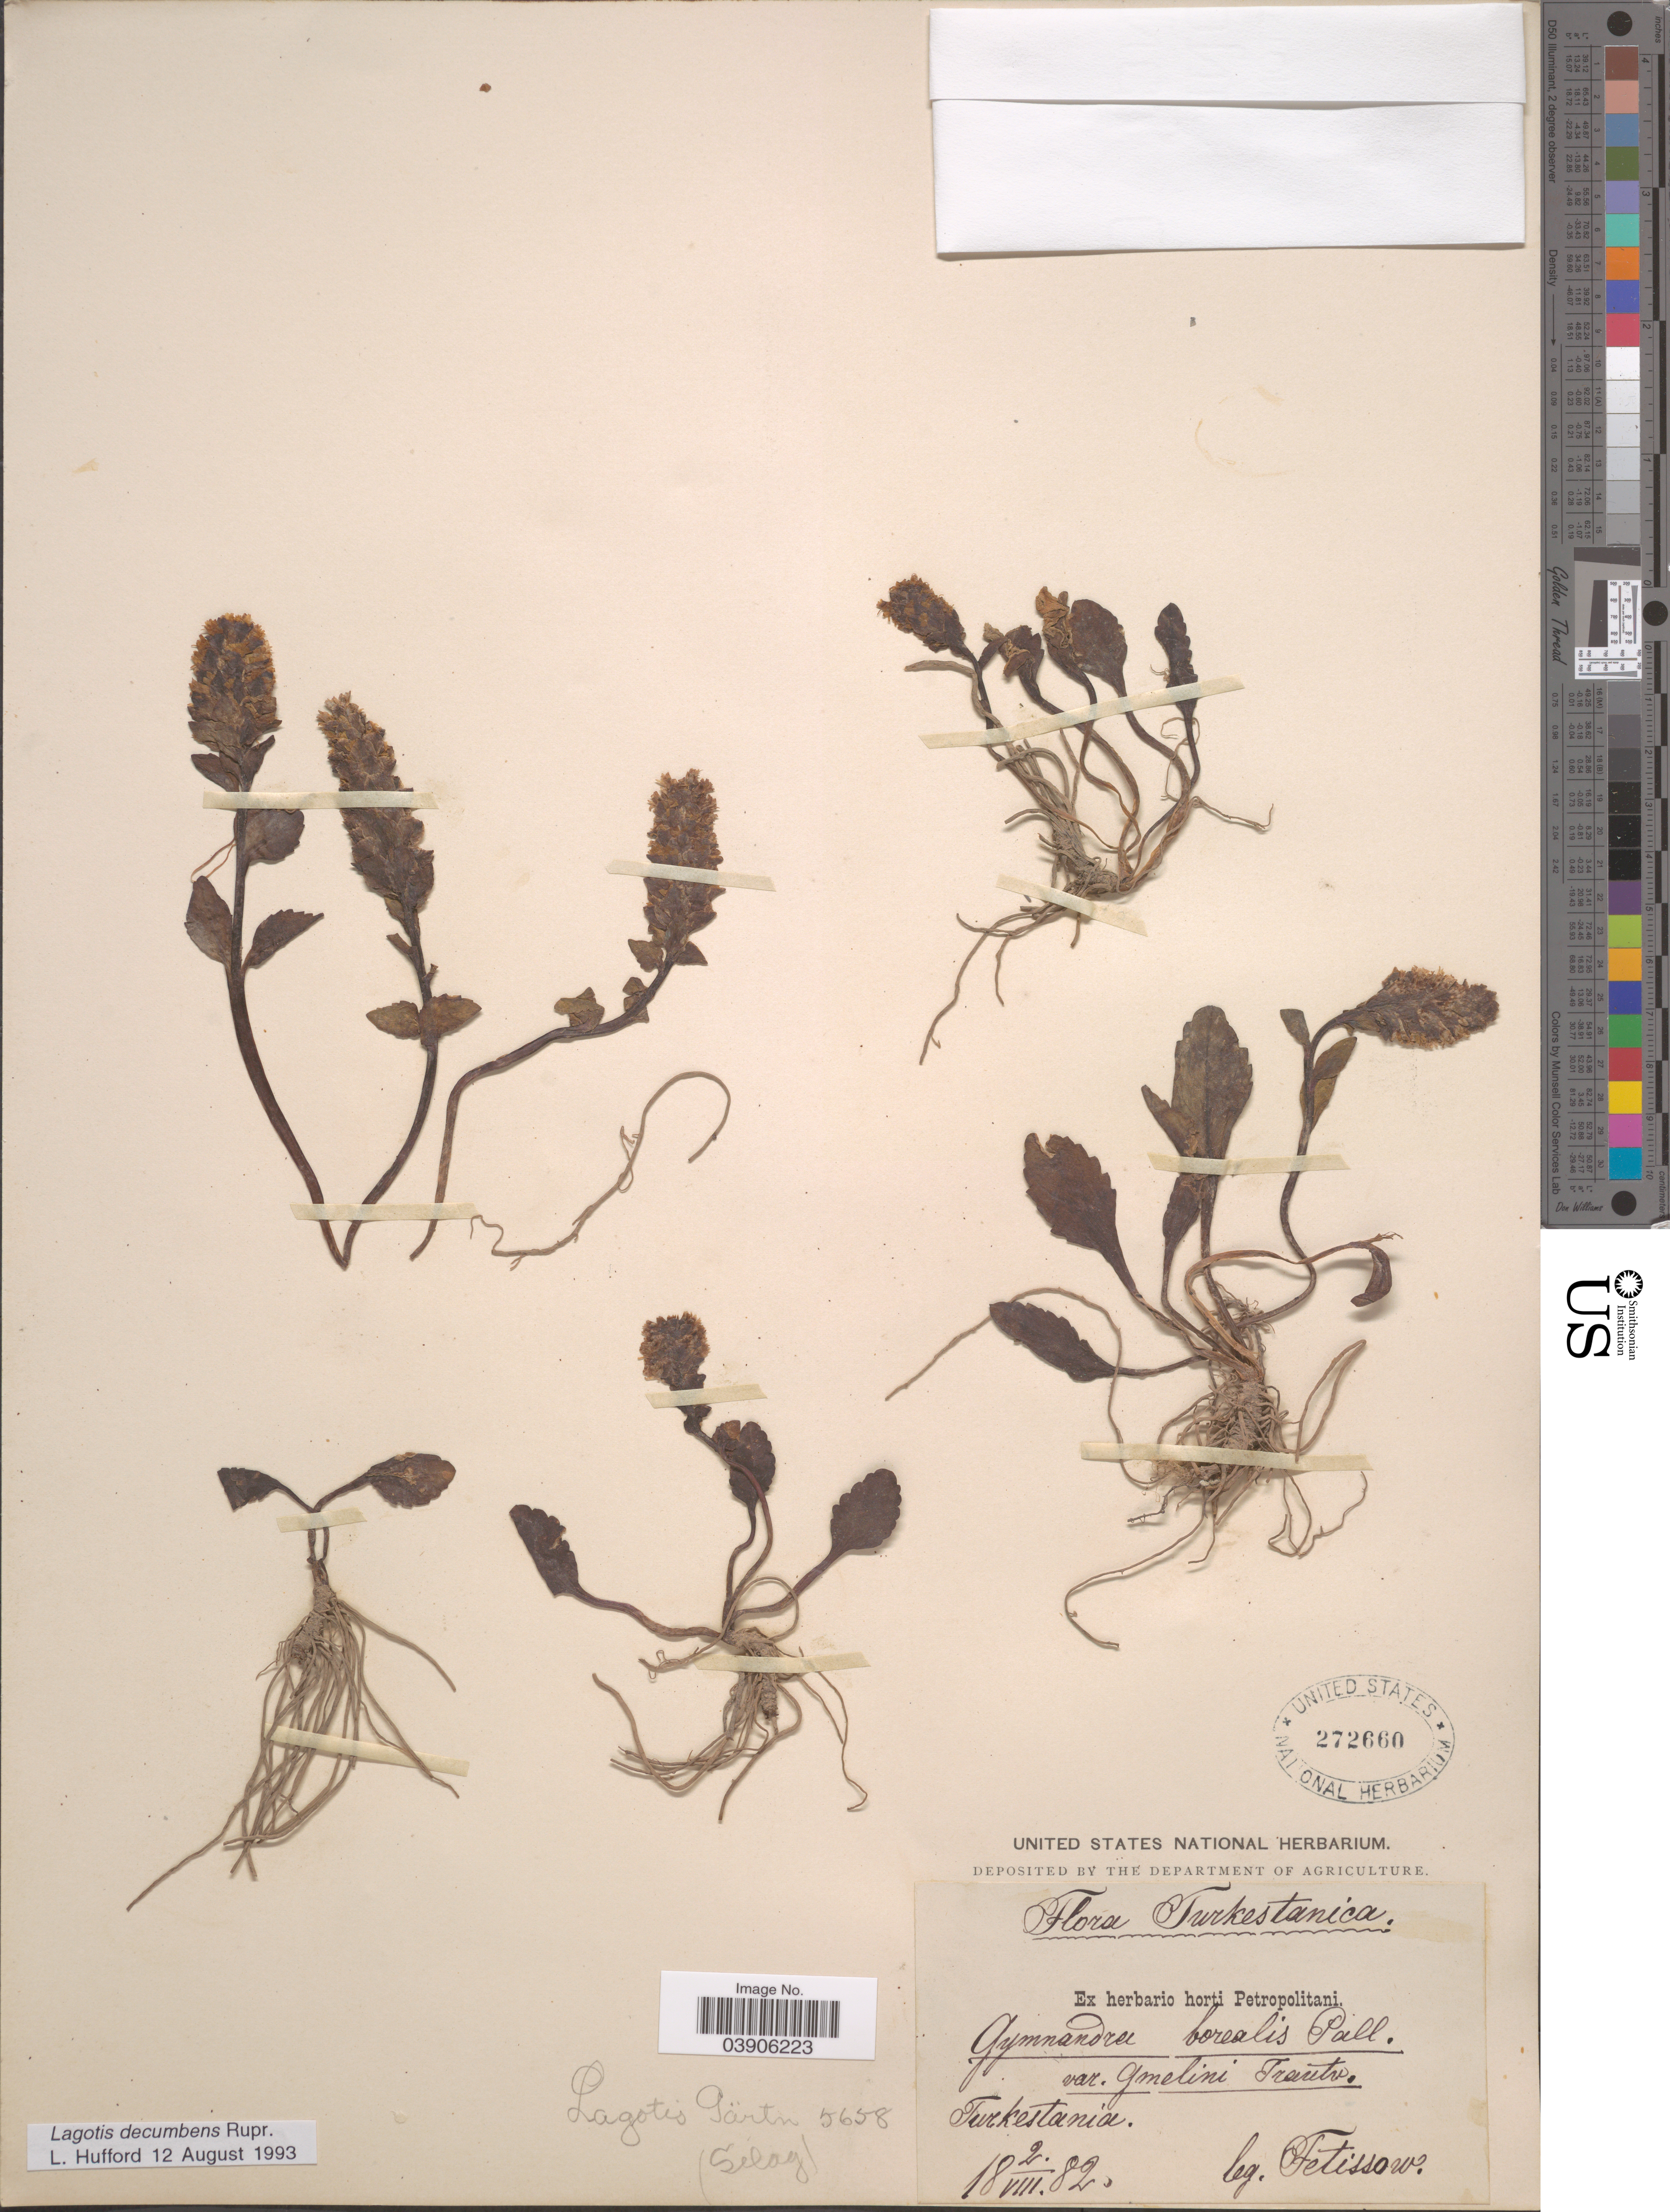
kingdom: Plantae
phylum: Tracheophyta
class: Magnoliopsida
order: Lamiales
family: Plantaginaceae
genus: Lagotis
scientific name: Lagotis decumbens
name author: Rupr.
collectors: -. Fetissow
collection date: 1882-08-02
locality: Turkestania.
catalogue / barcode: US 272660